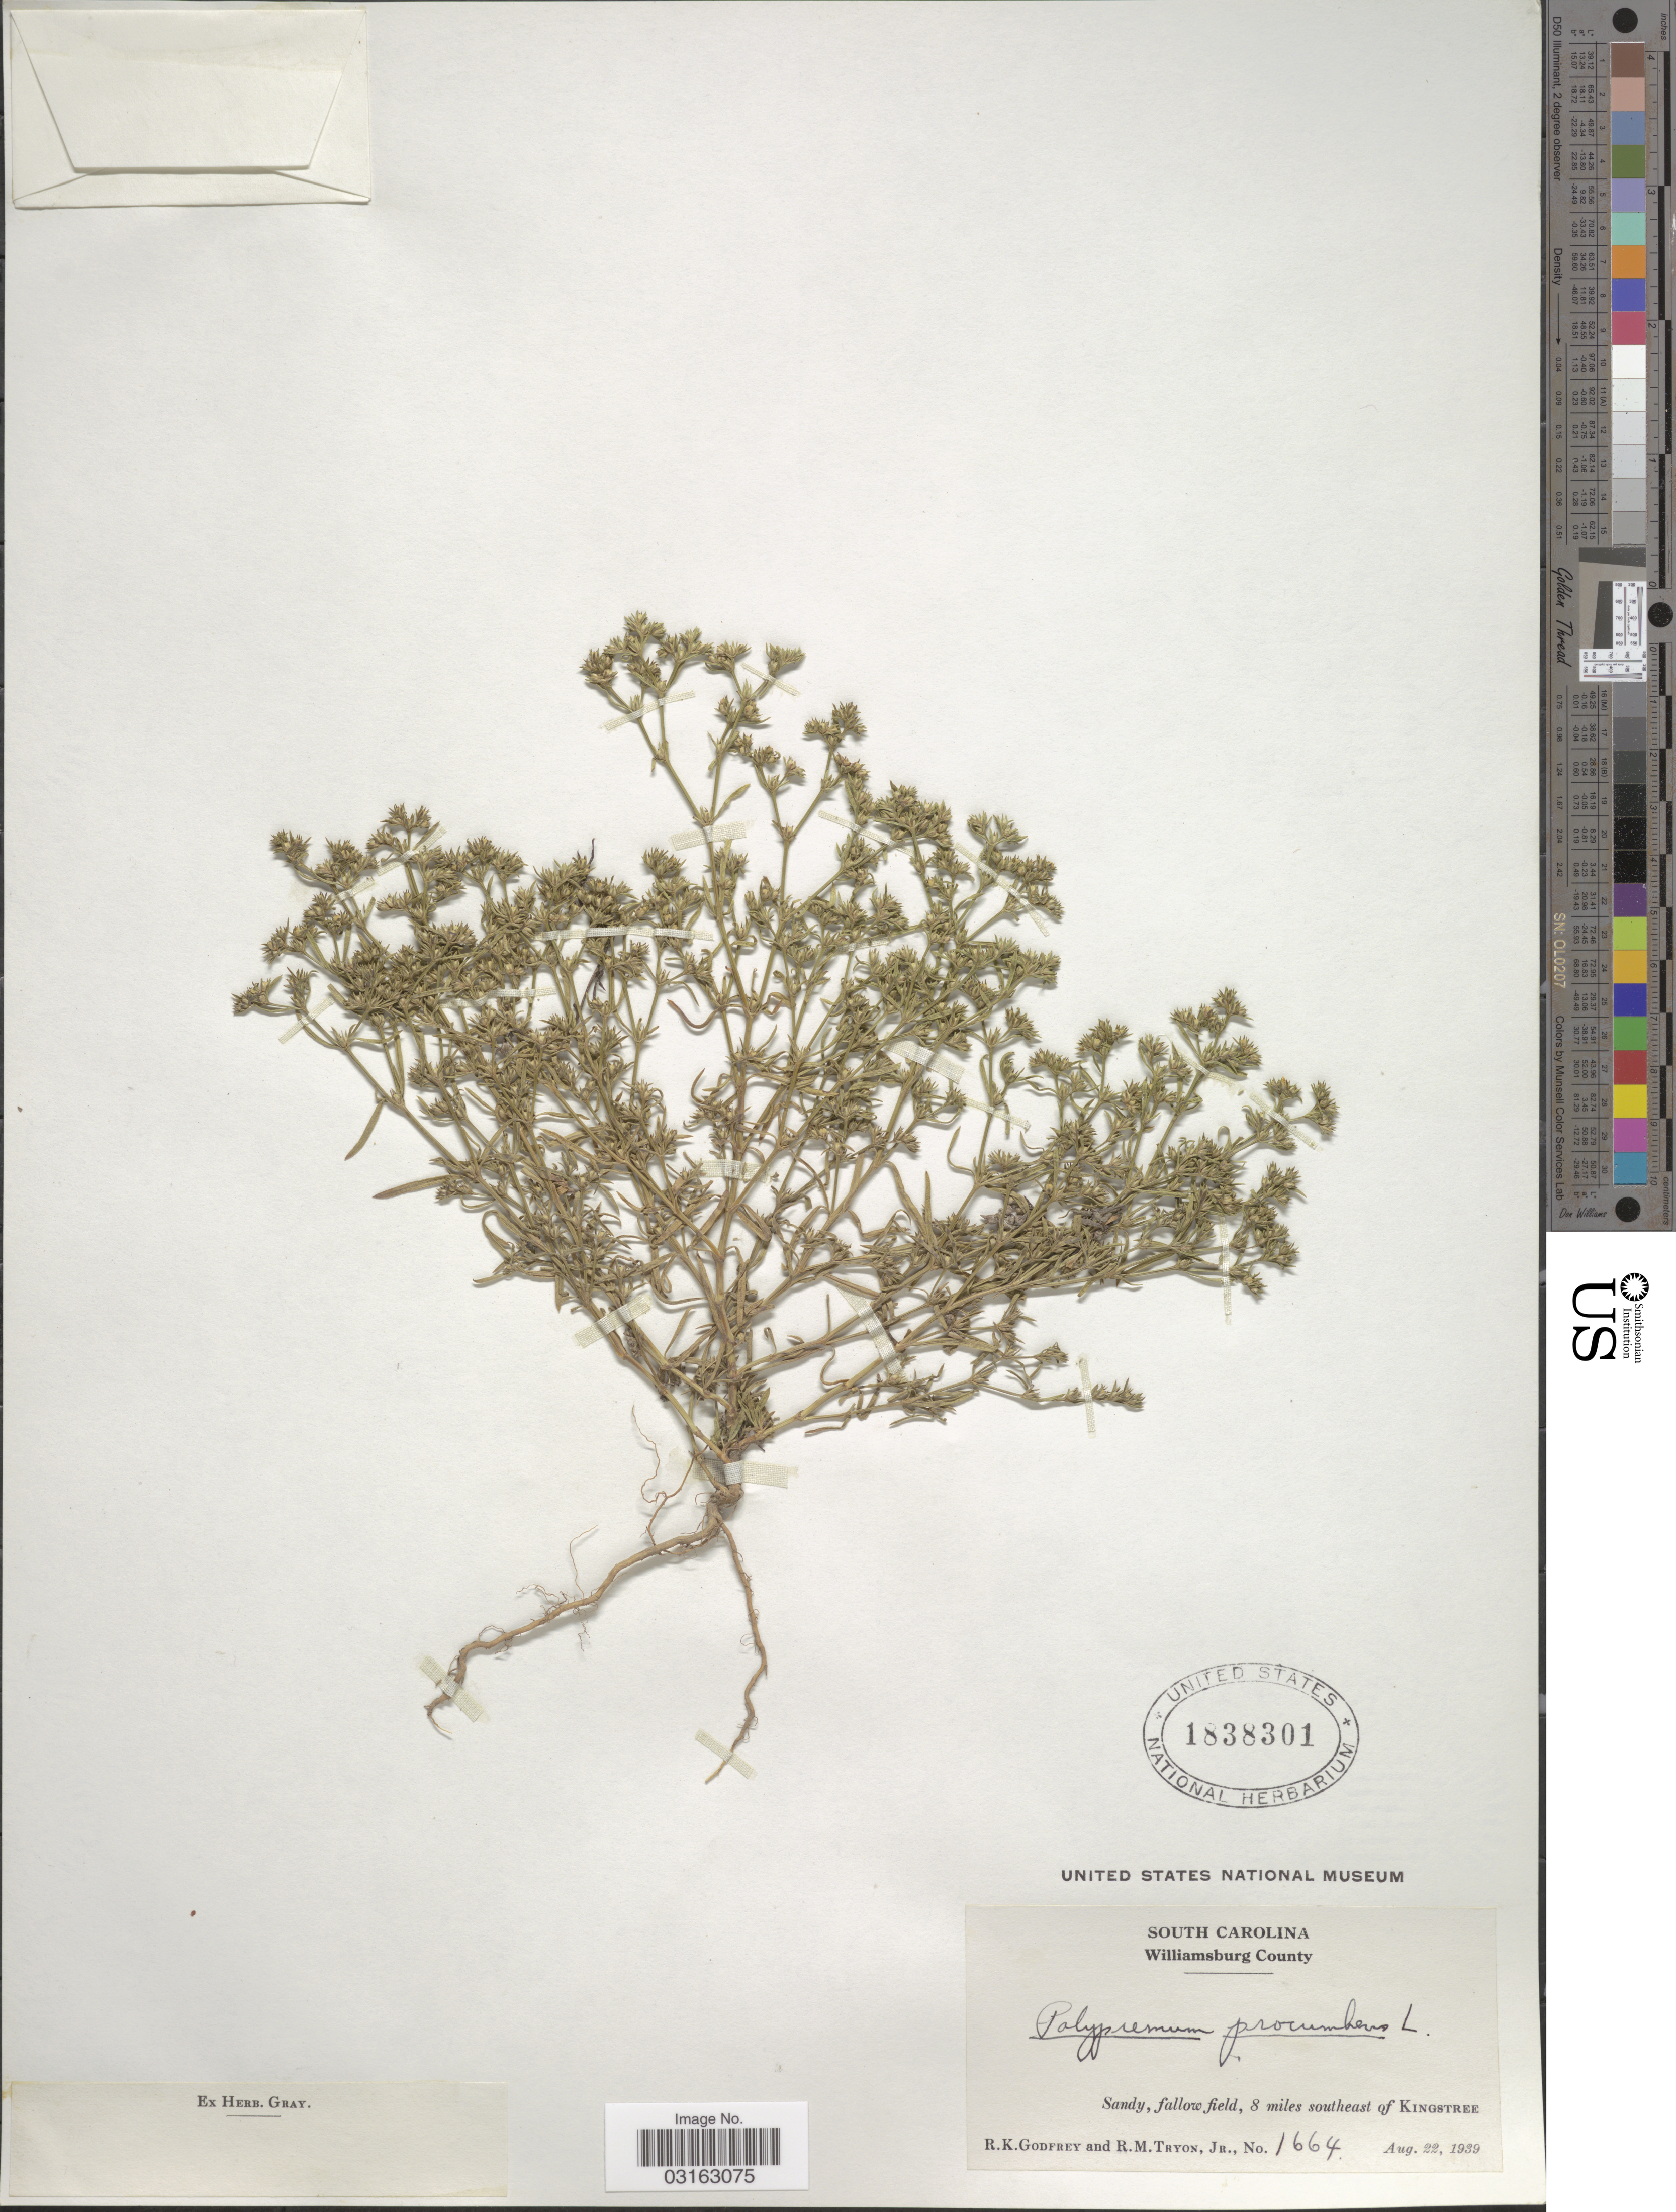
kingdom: Plantae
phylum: Tracheophyta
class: Magnoliopsida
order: Lamiales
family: Tetrachondraceae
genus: Polypremum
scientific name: Polypremum procumbens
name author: L.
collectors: R. K. Godfrey & R. Tryon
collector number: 1664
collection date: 1939-08-22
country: United States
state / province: South Carolina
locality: Williamsburg County. 8 miles southeast of Kingstree.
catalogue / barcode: US 1838301